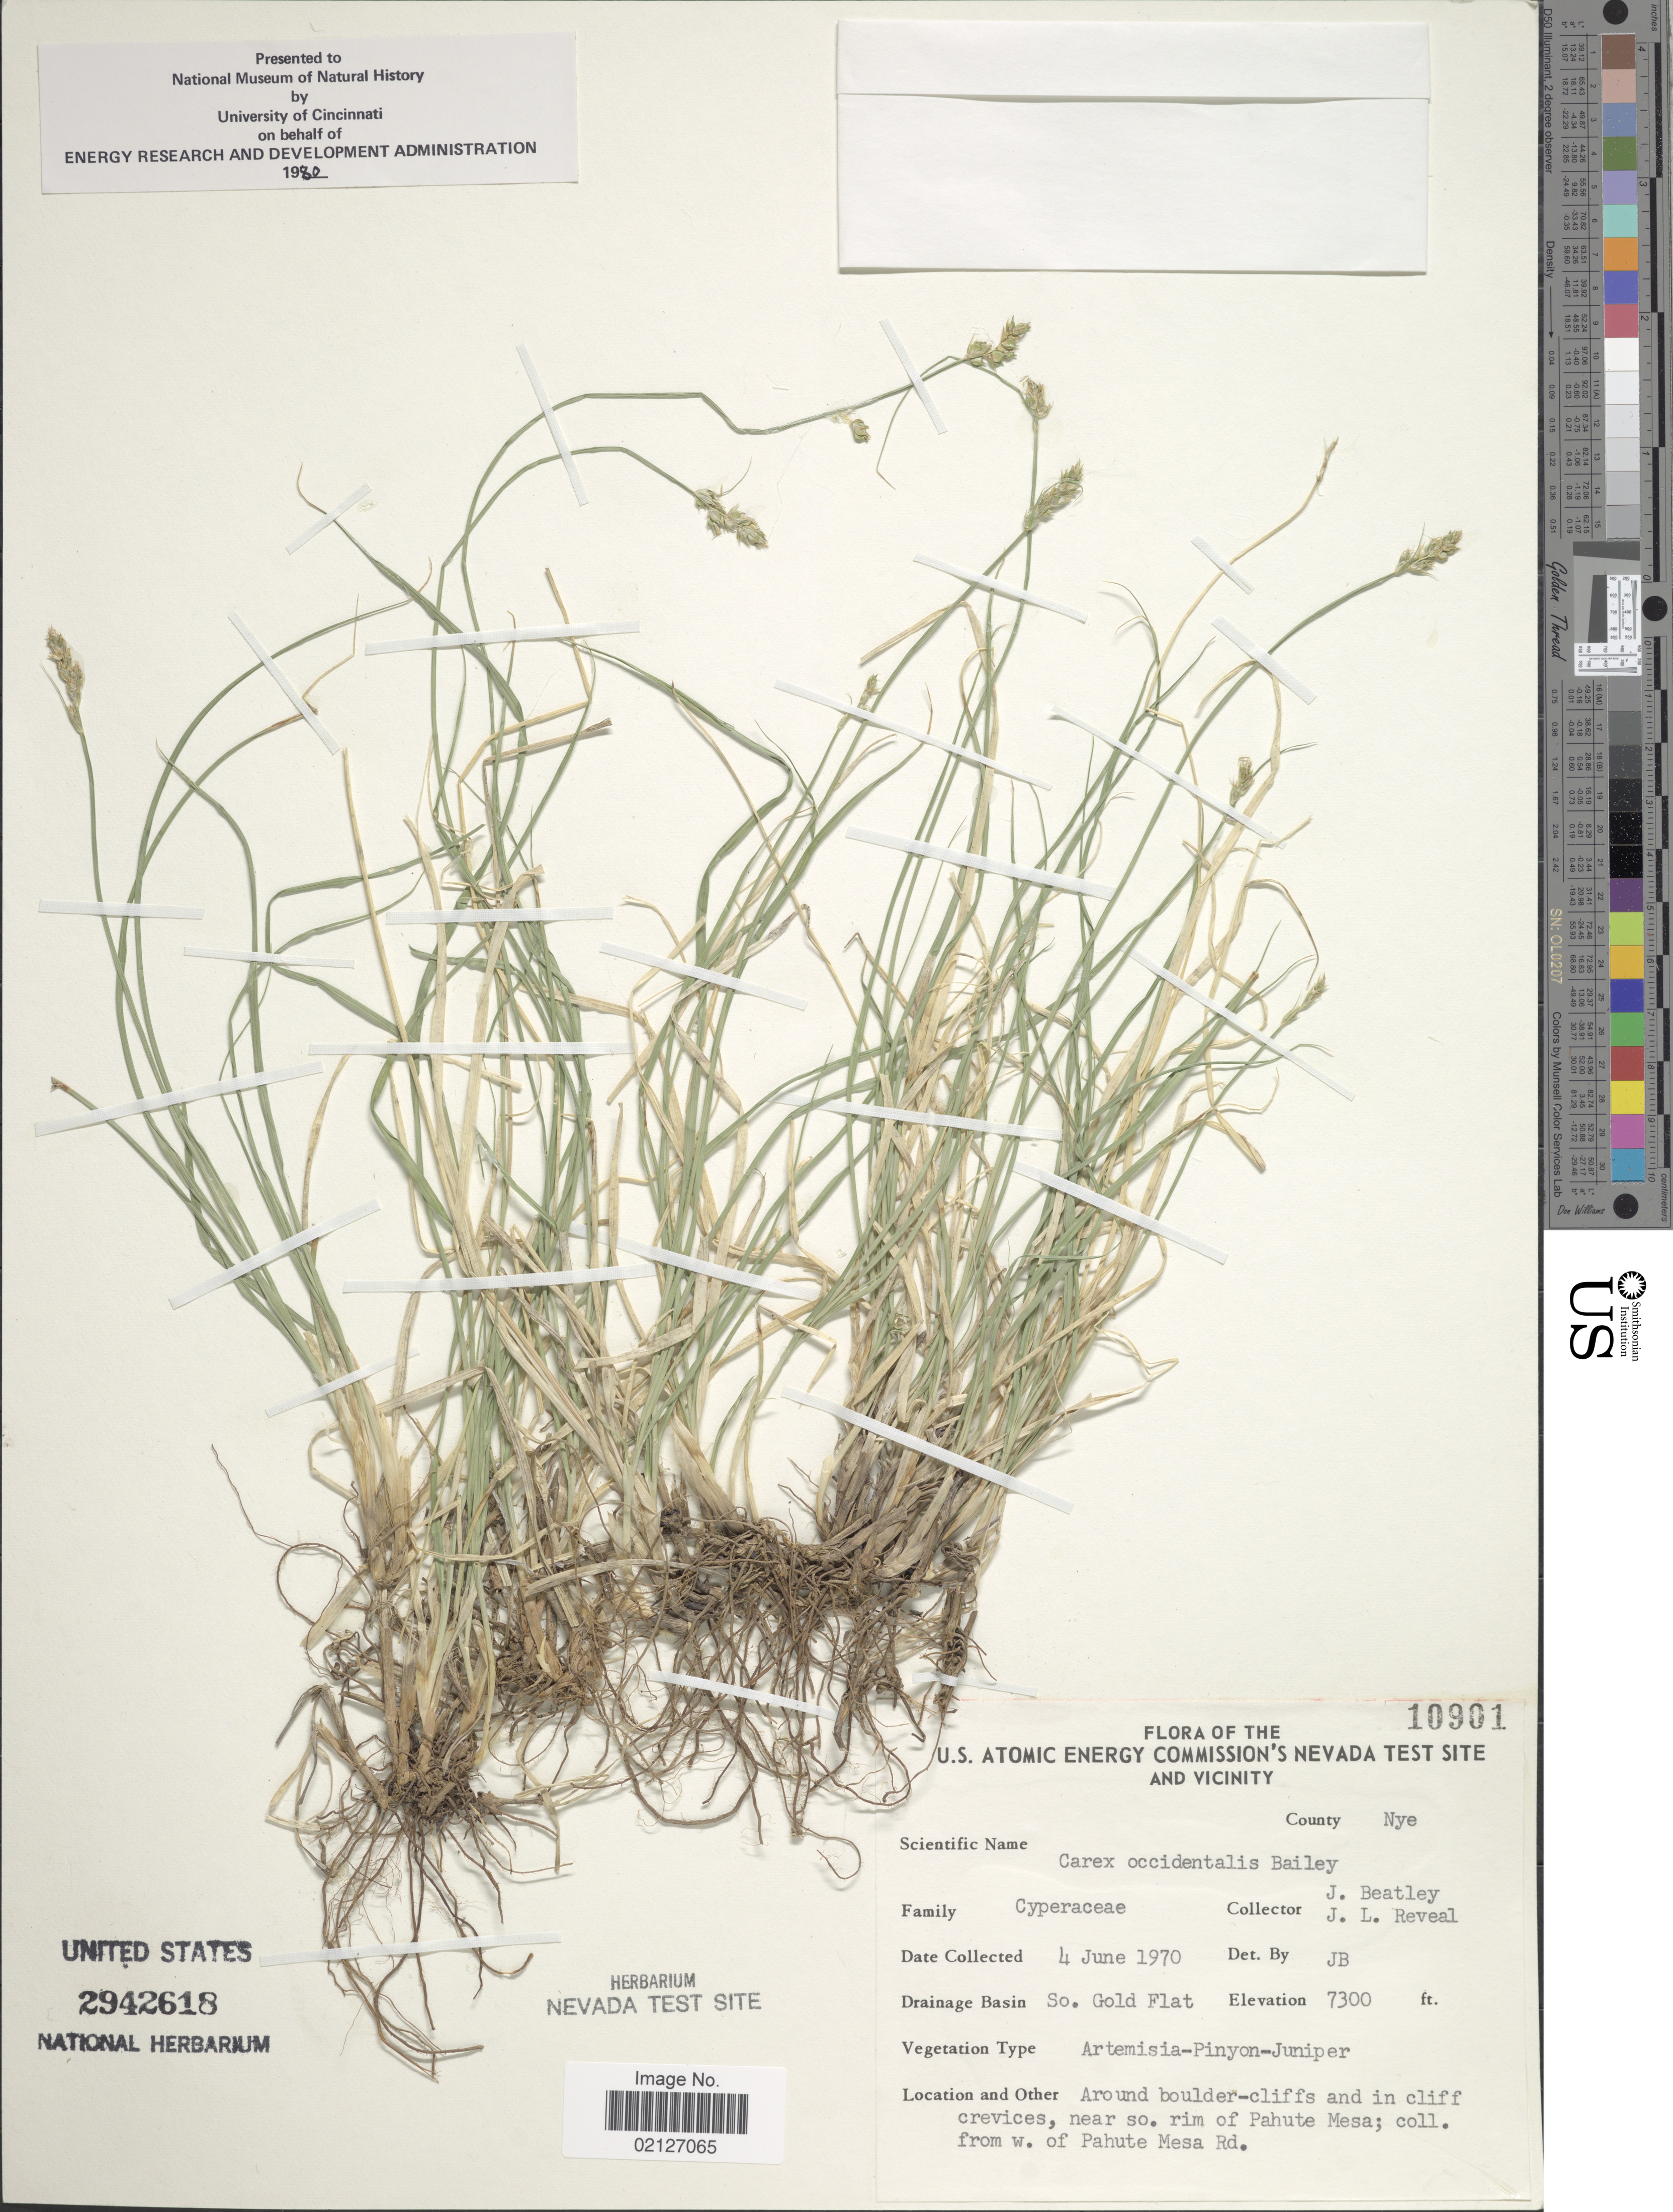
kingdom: Plantae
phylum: Tracheophyta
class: Liliopsida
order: Poales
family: Cyperaceae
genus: Carex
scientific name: Carex occidentalis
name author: L.H. Bailey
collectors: J. C. Beatley & J. L. Reveal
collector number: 10901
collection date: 1970-06-04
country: United States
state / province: Nevada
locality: Nevada Test Site and vicinity, County Nye, So. Gold Flat, around boulder-cliffs and in cliff crevices, near so. rim of Pahute Mesa, from w. of Pahute Mesa Rd.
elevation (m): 2225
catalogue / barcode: US 2942618